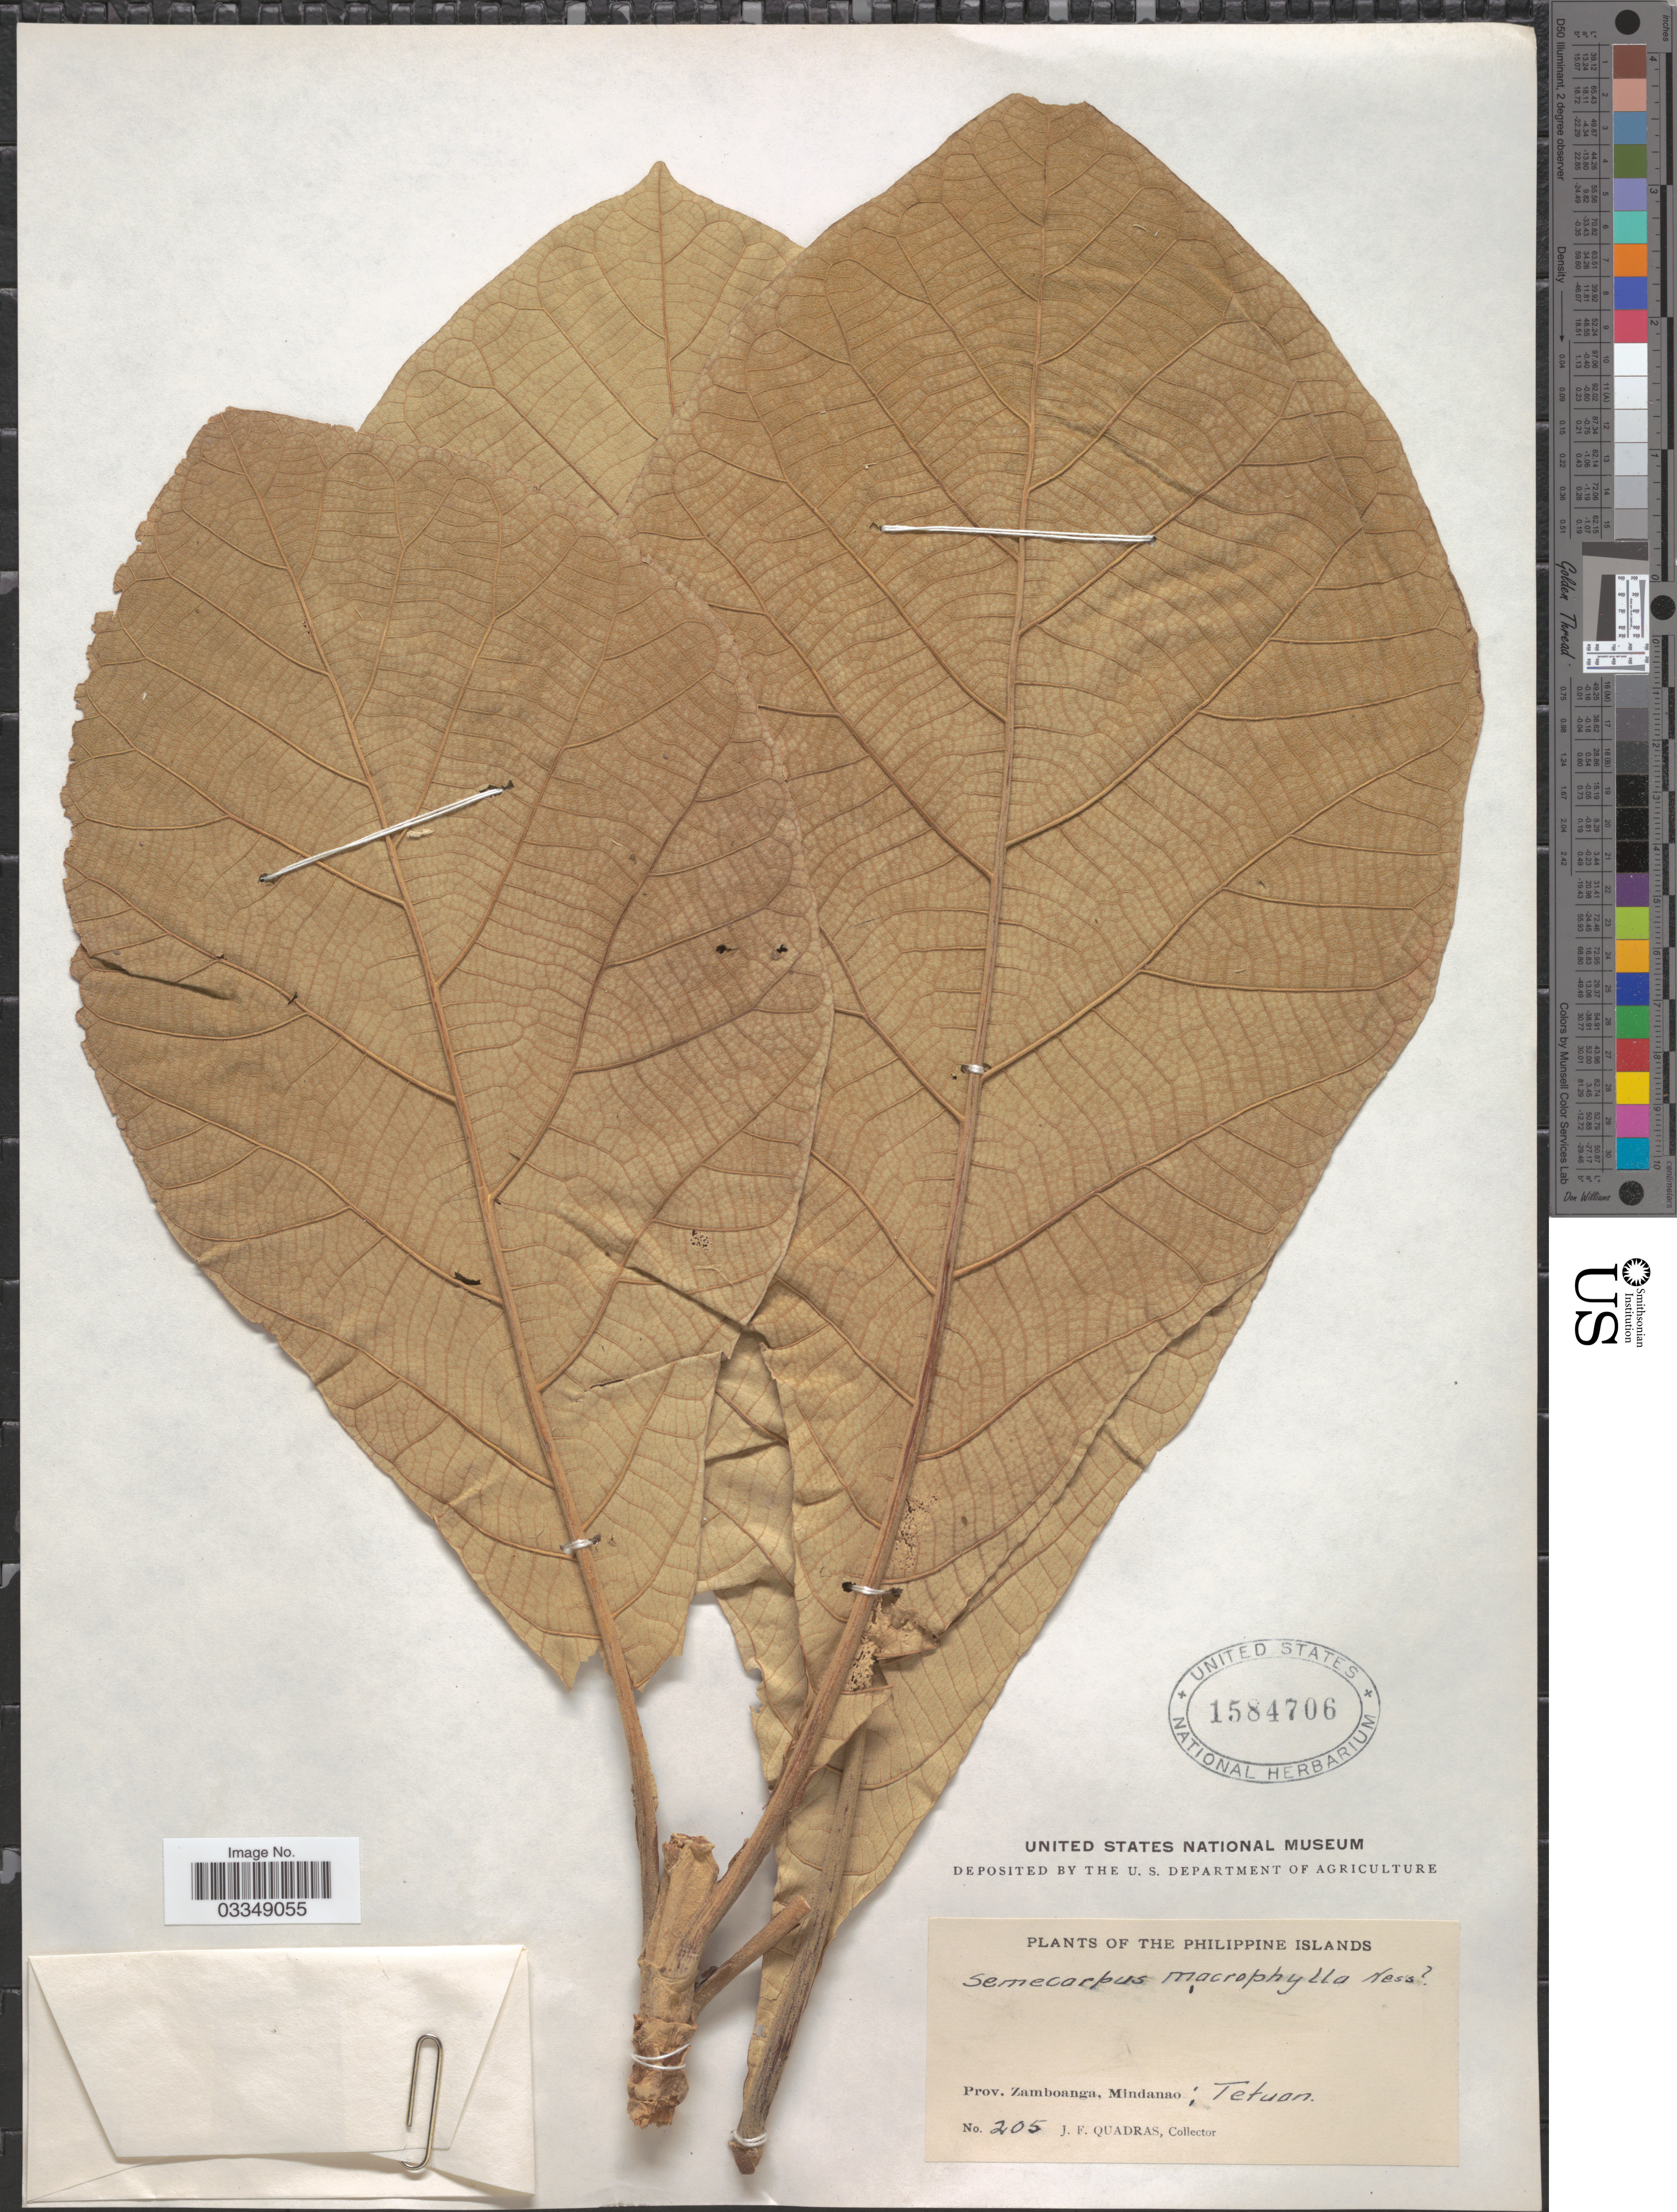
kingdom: Plantae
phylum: Tracheophyta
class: Magnoliopsida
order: Sapindales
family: Anacardiaceae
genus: Semecarpus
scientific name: Semecarpus macrophyllus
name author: Merr.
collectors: J. Quadras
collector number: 205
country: Philippines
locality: The Philippine Islands. Prov. Zamboanga, Mindanao: Tetuan.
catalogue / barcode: US 1584706